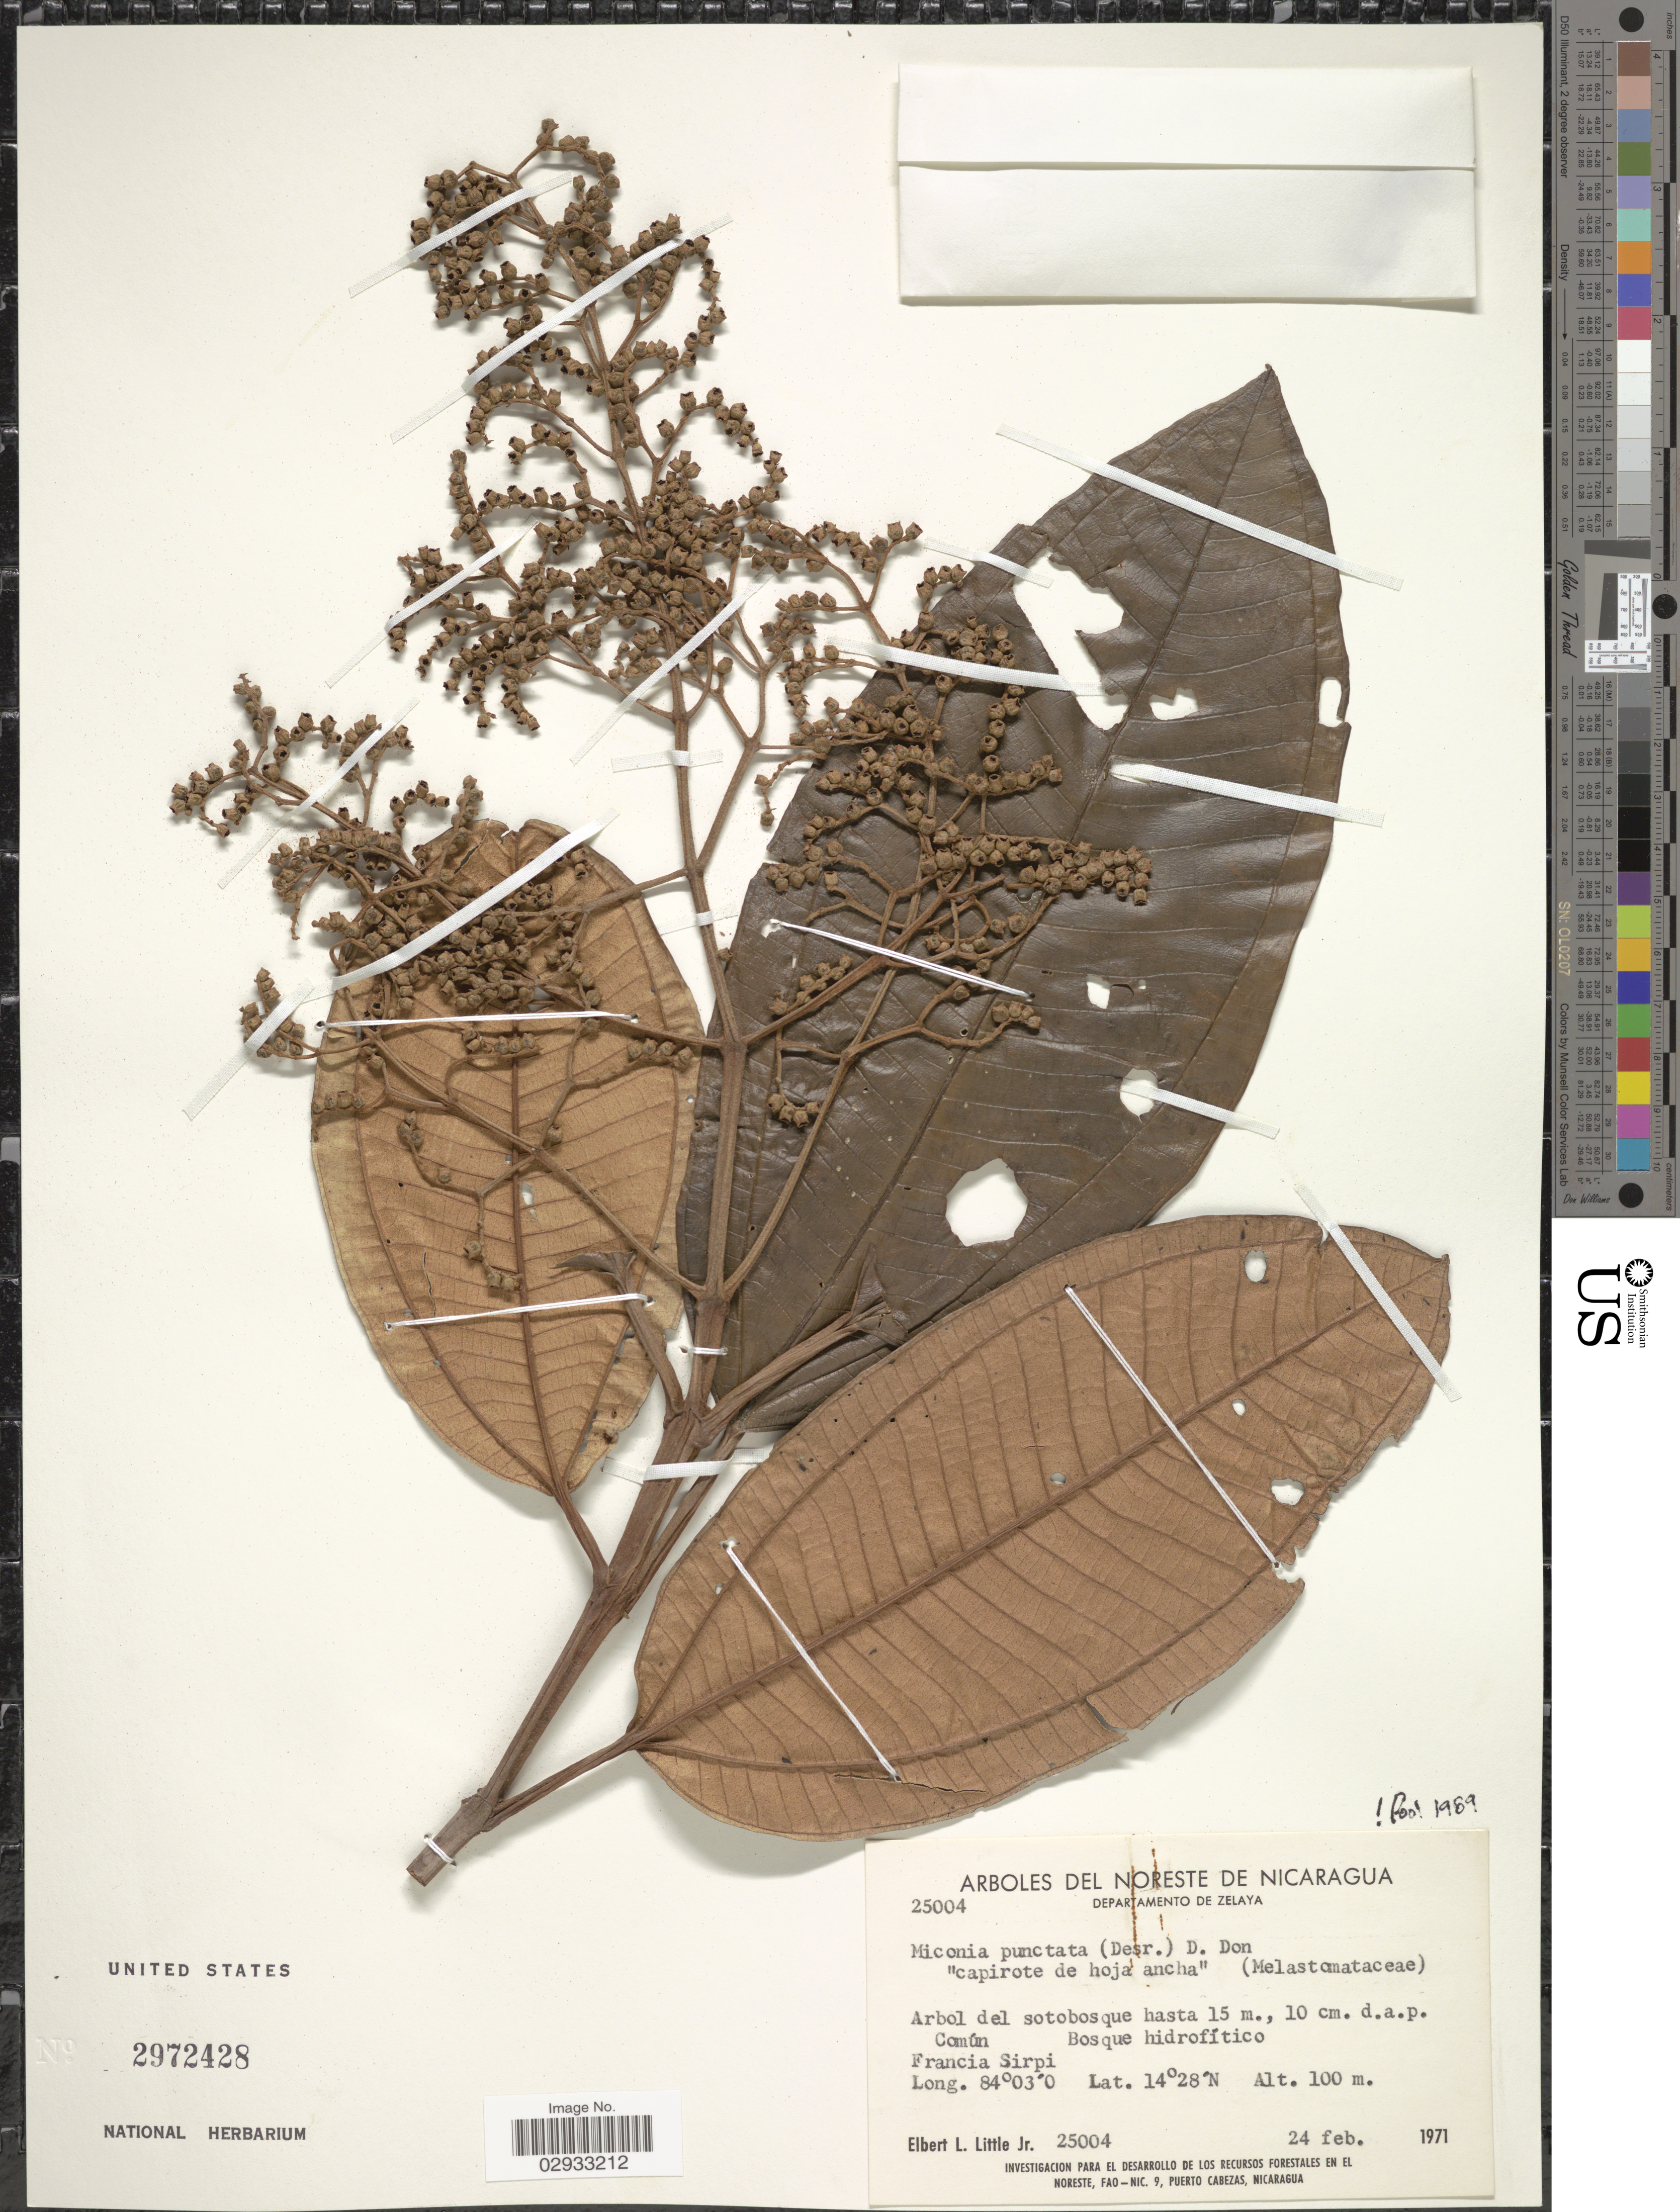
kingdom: Plantae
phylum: Tracheophyta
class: Magnoliopsida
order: Myrtales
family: Melastomataceae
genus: Miconia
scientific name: Miconia punctata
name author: (Desr.) D. Don ex DC.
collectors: E. L. Little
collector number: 25004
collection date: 1971-02-24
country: Nicaragua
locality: Departamento de Zelaya. Francia Sirpi.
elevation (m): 100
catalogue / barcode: US 2972428